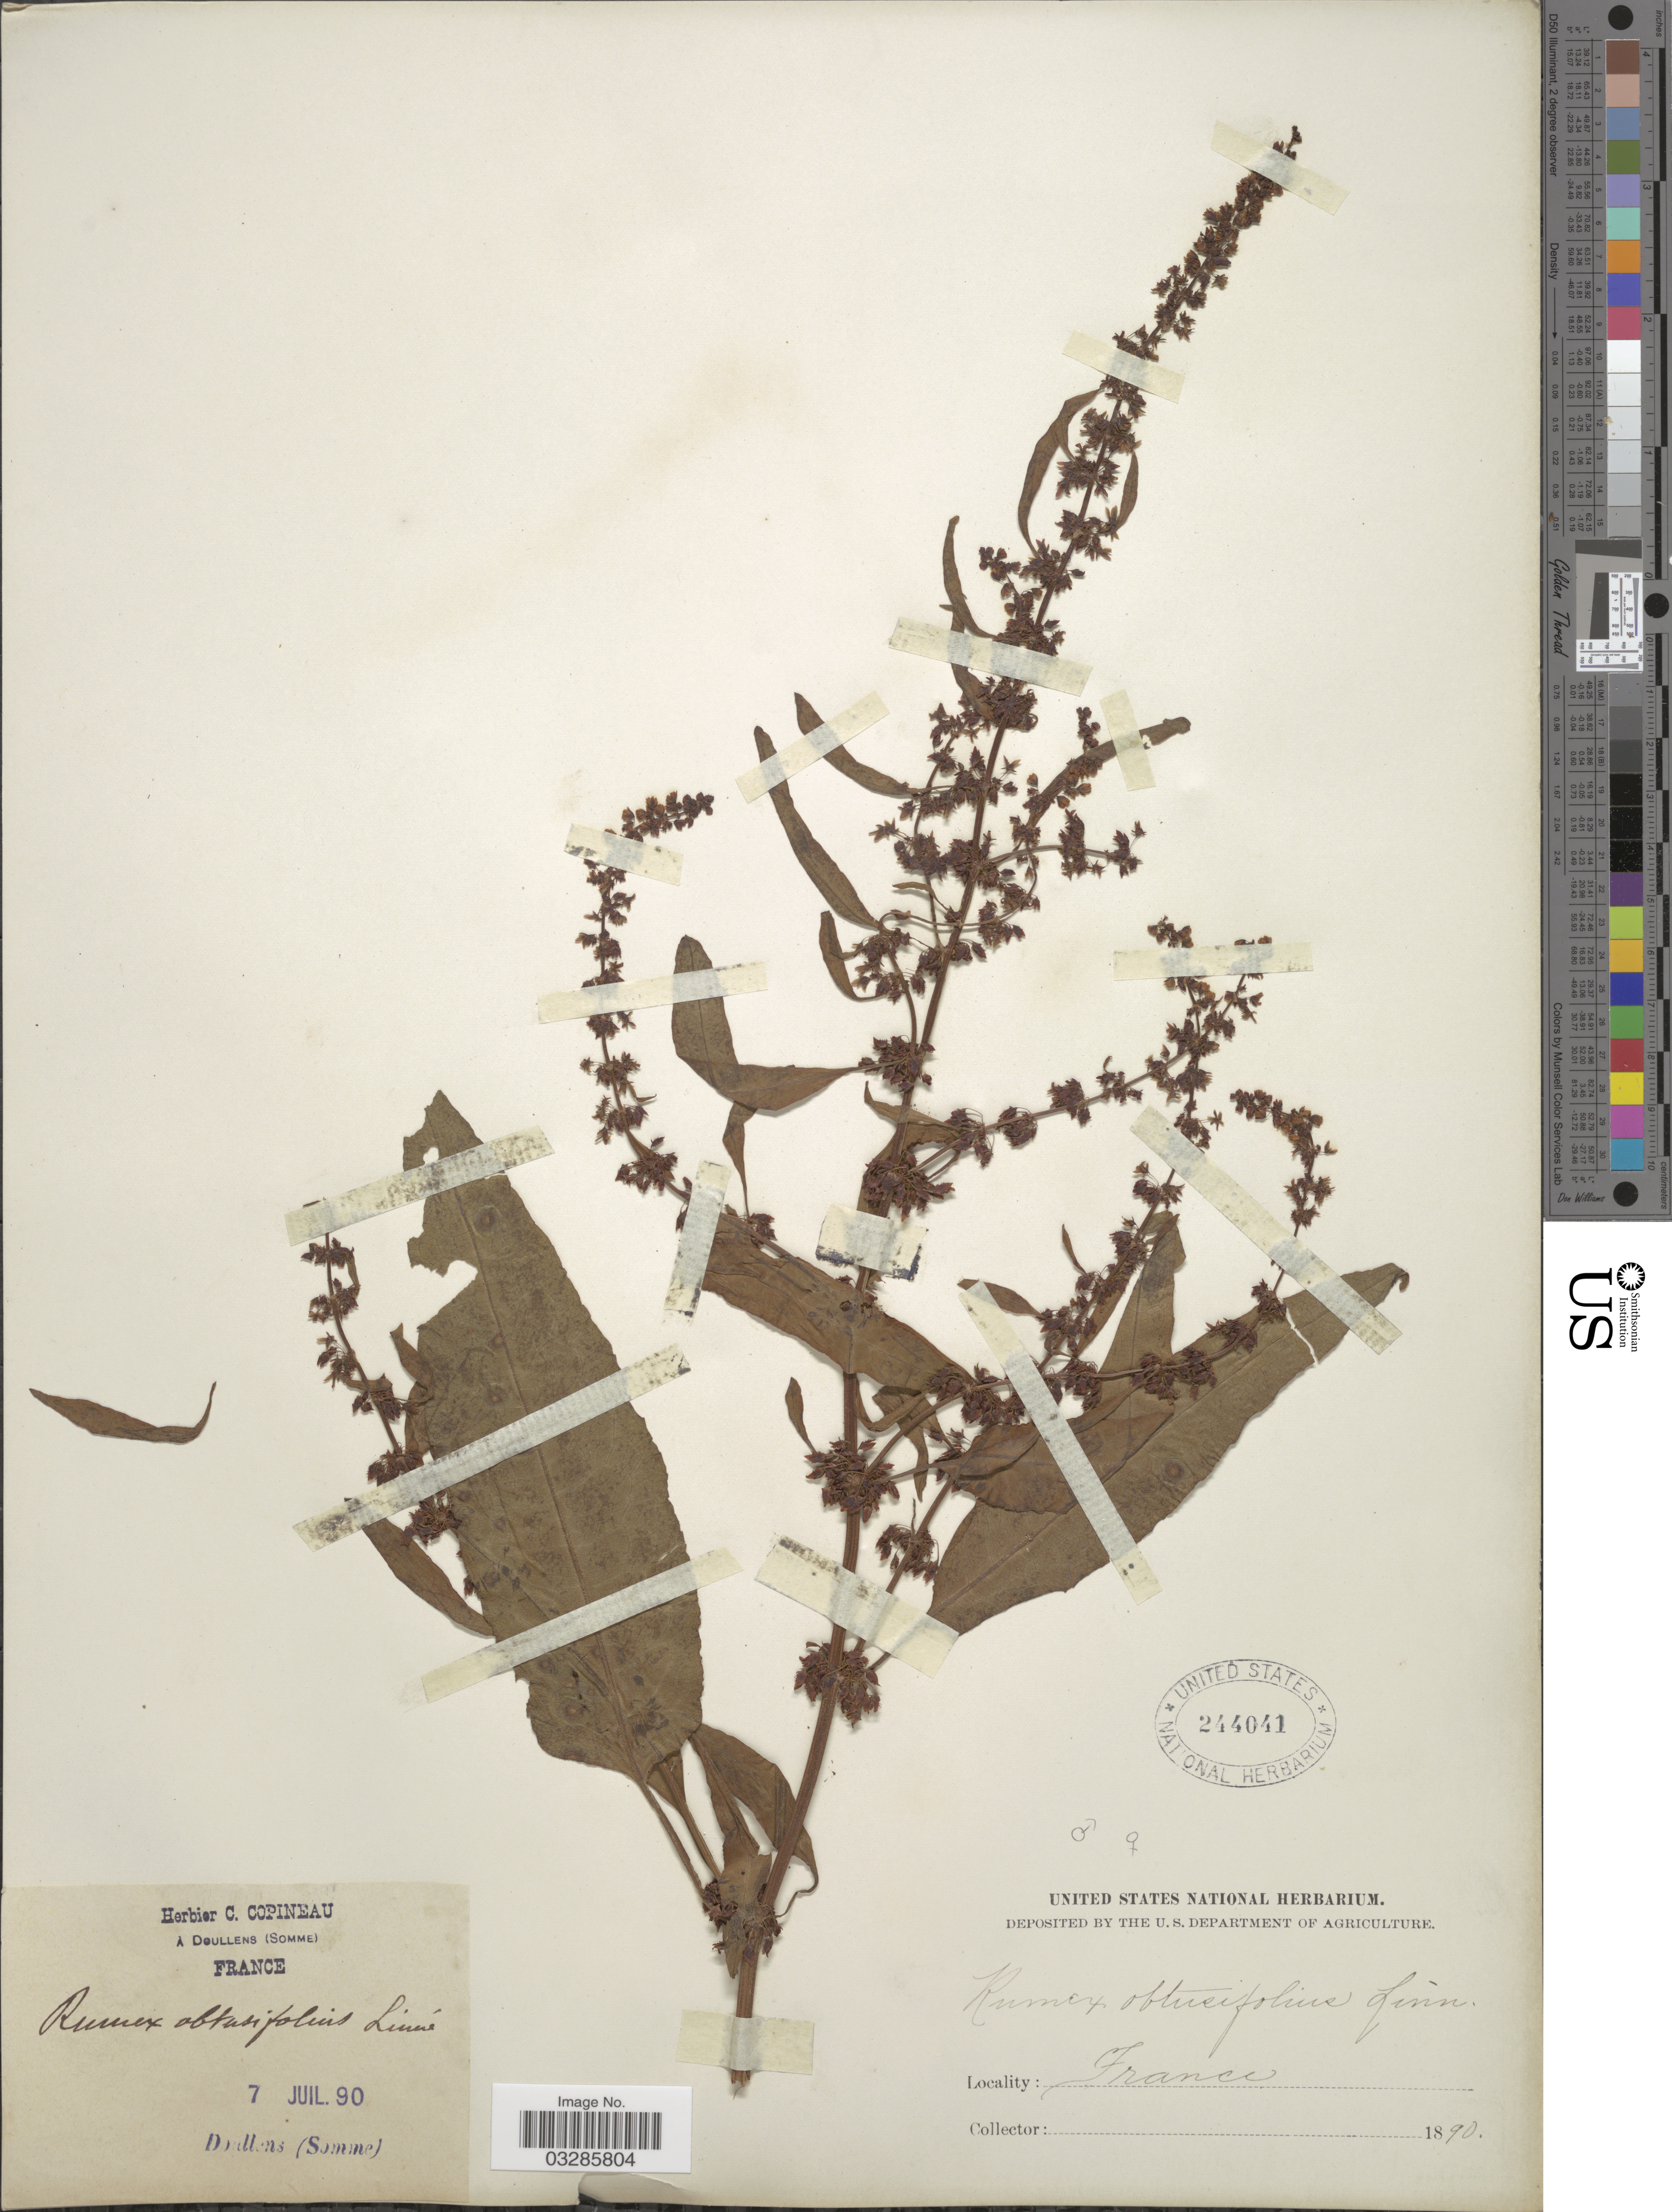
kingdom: Plantae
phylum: Tracheophyta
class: Magnoliopsida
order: Caryophyllales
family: Polygonaceae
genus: Rumex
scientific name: Rumex obtusifolius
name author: L.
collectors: ex herb. C. Copineau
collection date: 1890-07-07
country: France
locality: Doullens (Somme).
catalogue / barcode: US 244041